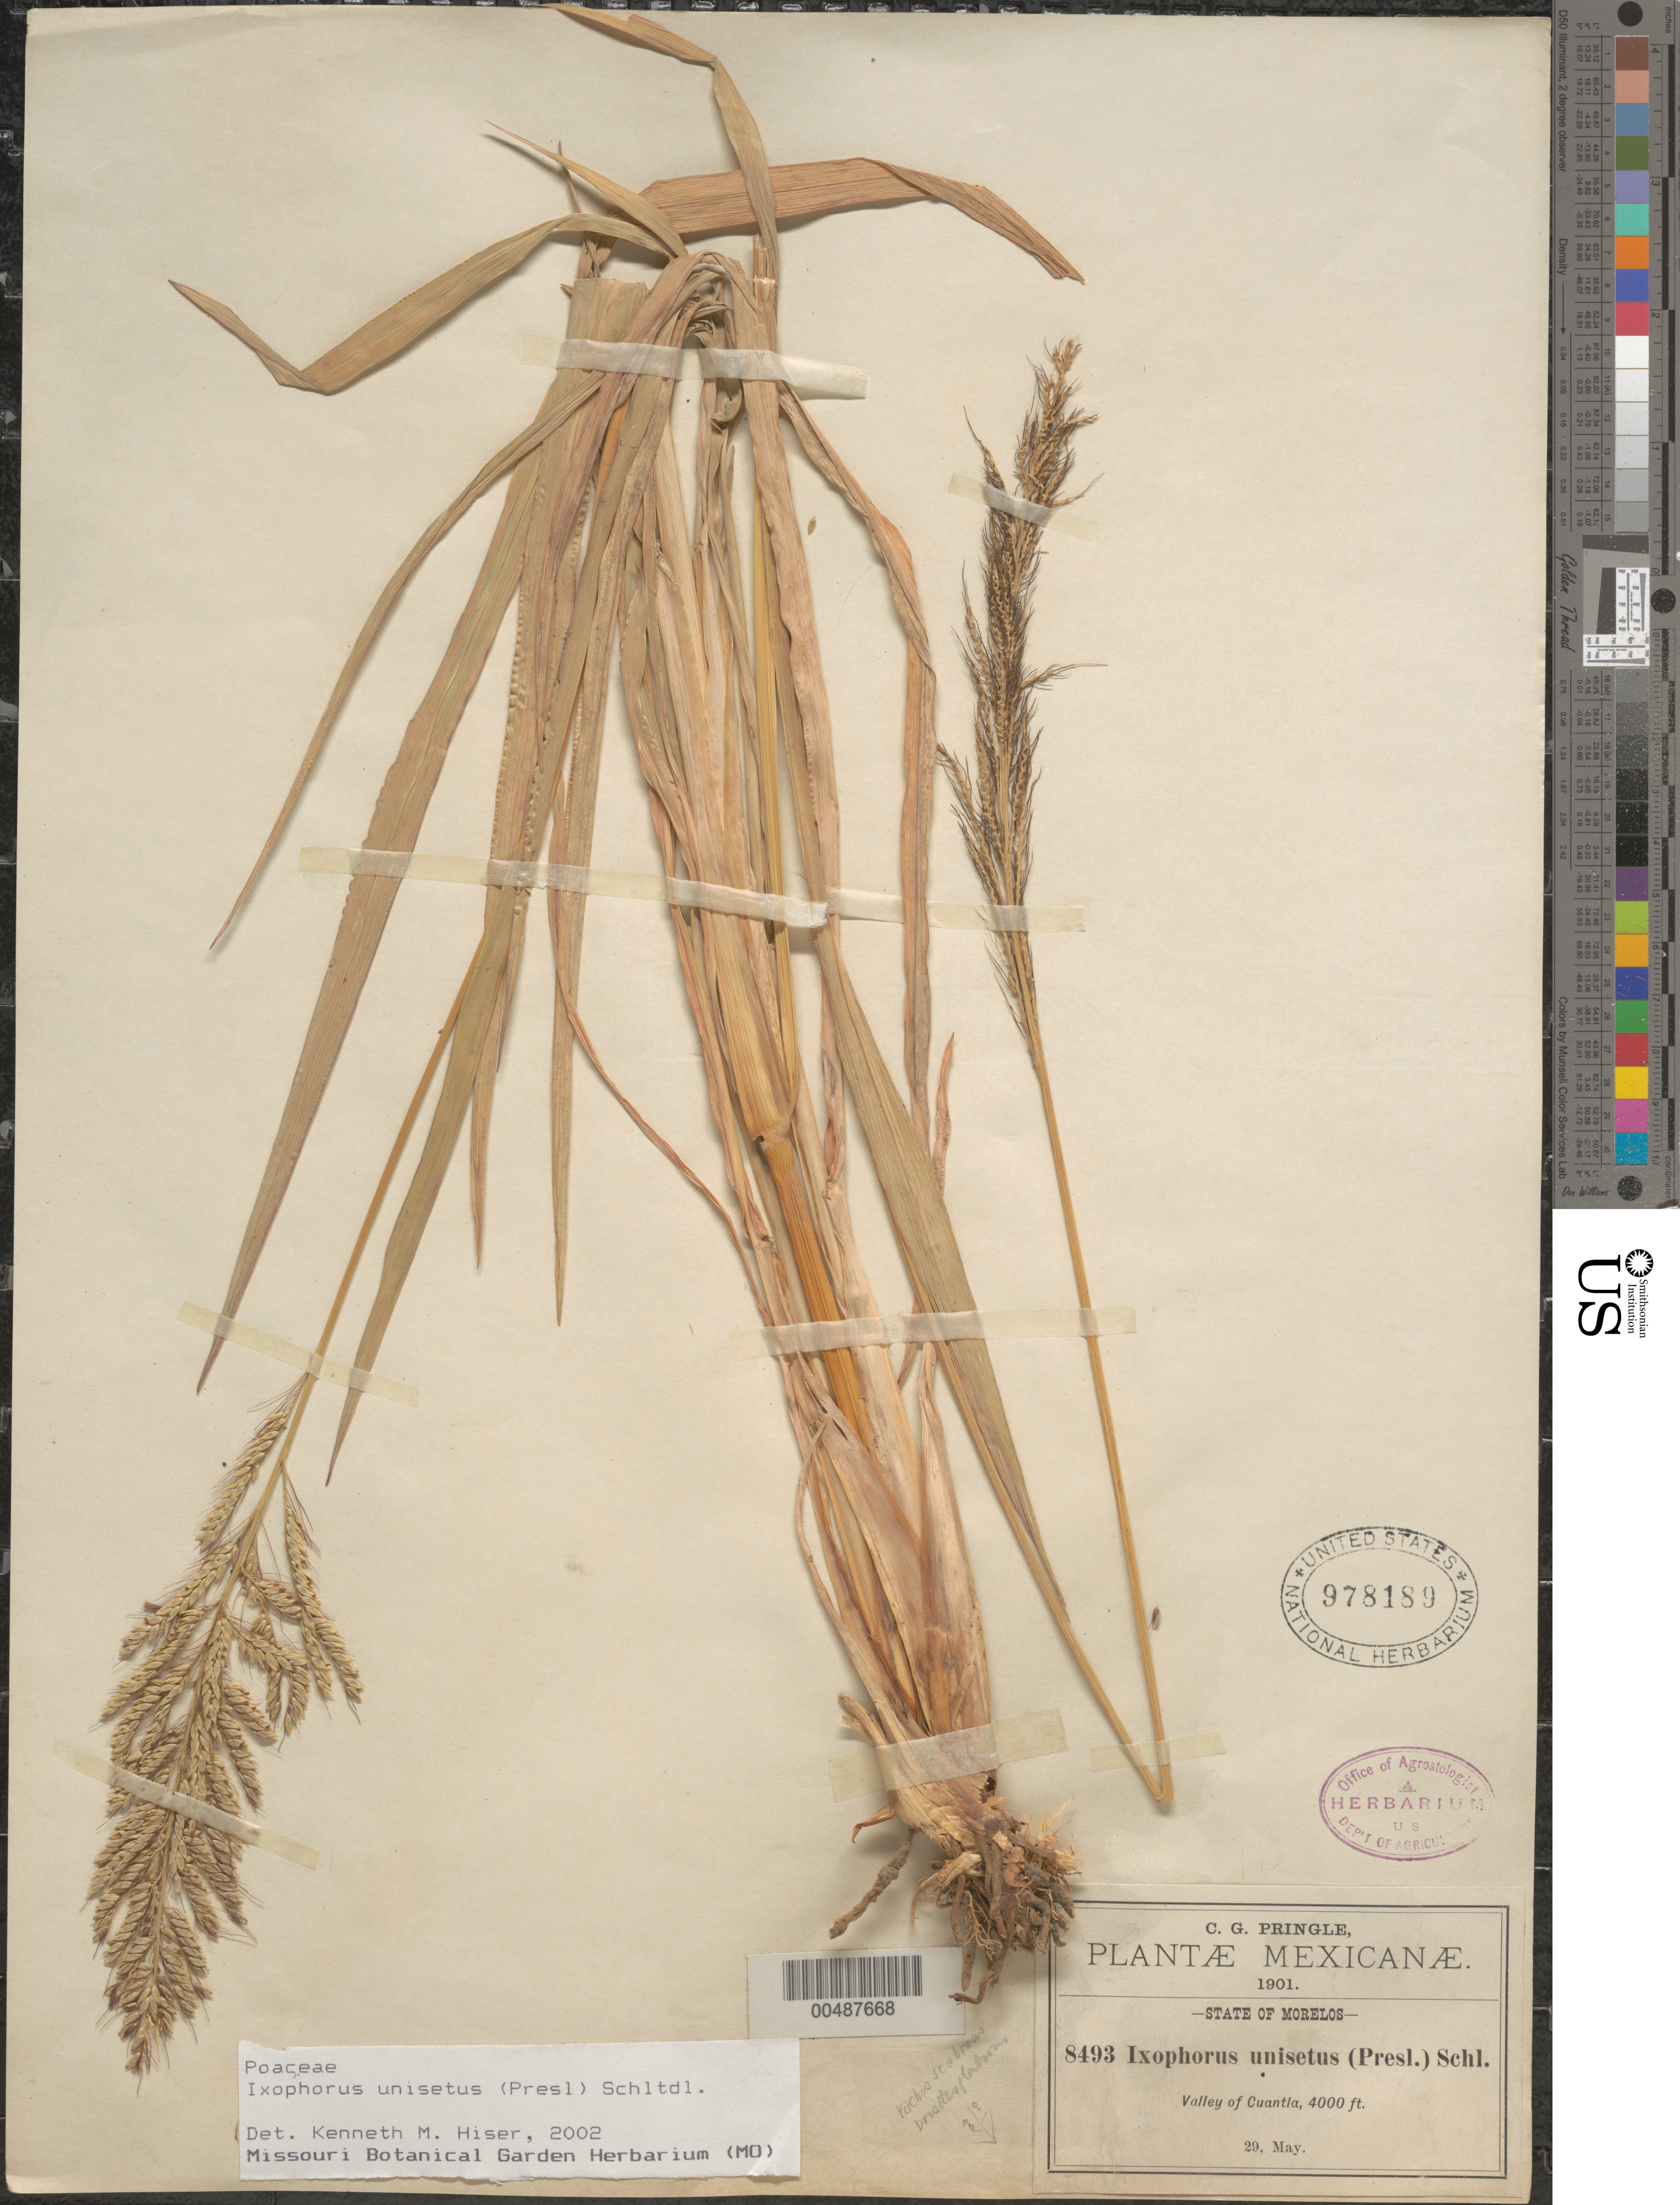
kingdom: Plantae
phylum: Tracheophyta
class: Liliopsida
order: Poales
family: Poaceae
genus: Ixophorus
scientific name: Ixophorus unisetus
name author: (J. Presl) Schltdl.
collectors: C. G. Pringle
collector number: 8493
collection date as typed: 29 May 1901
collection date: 1901-05-29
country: Mexico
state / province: Morelos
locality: Valley of Cuantla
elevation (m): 1219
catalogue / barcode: US 978189